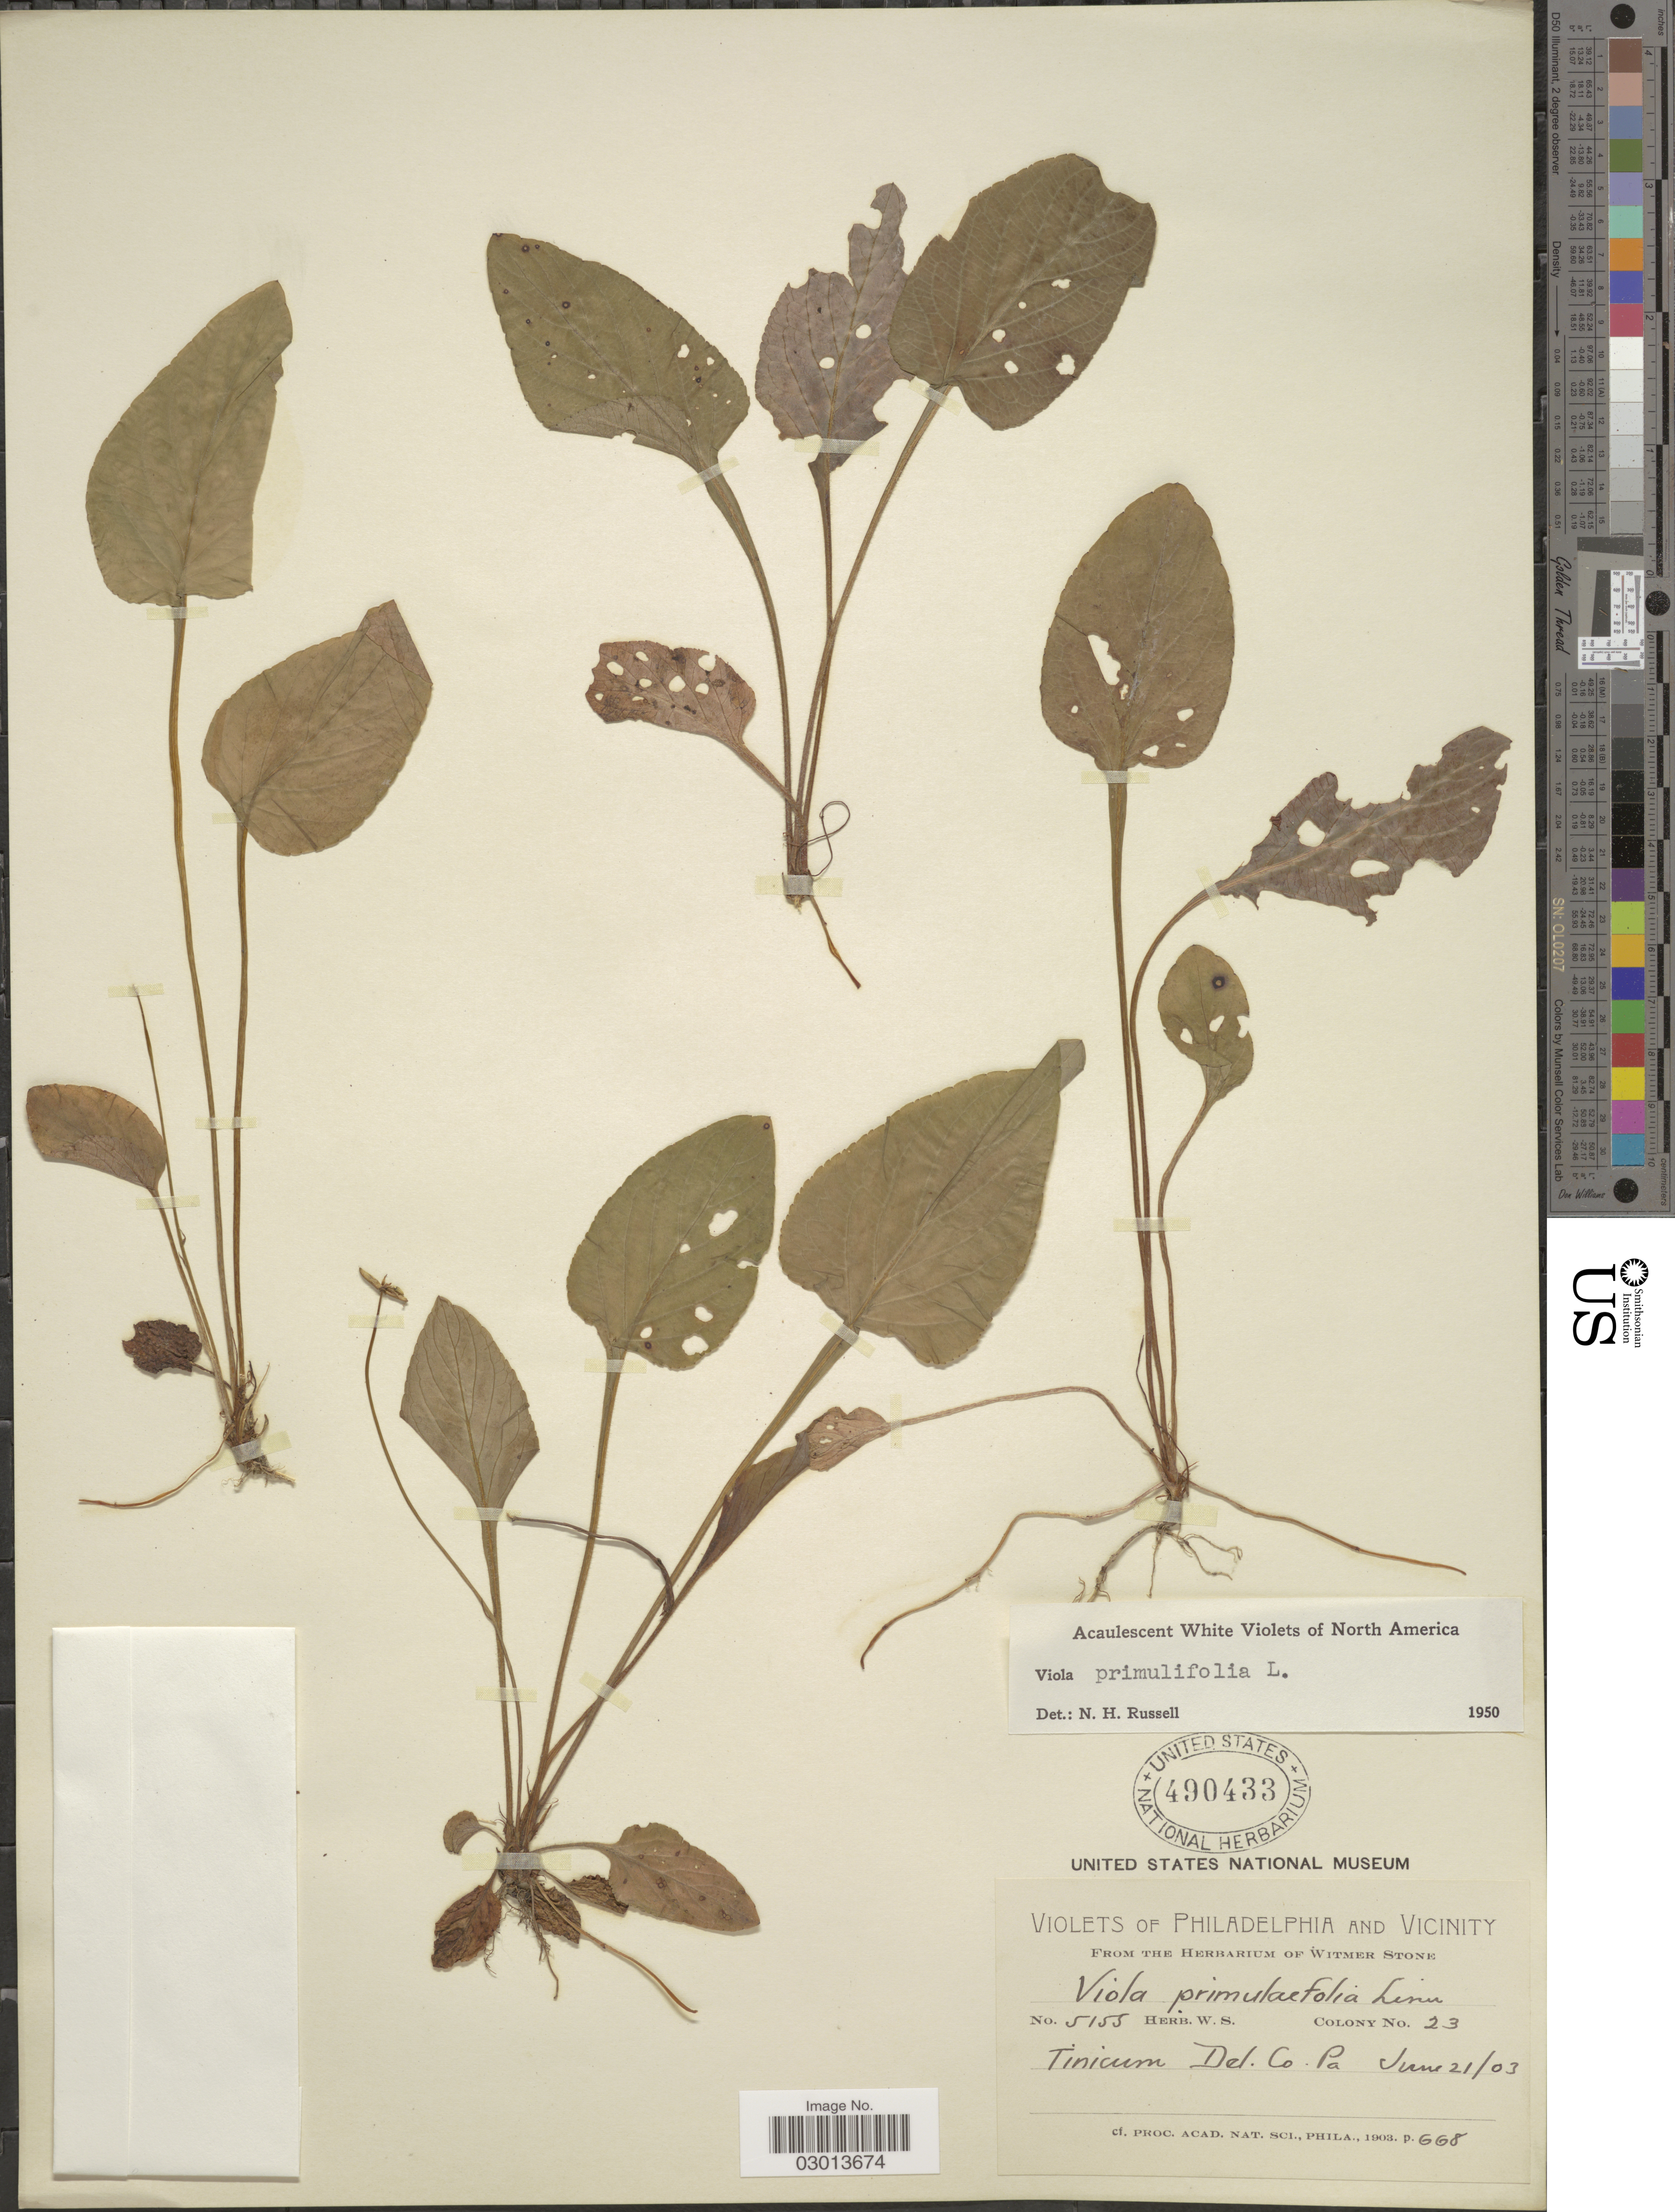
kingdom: Plantae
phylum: Tracheophyta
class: Magnoliopsida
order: Malpighiales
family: Violaceae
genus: Viola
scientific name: Viola primulifolia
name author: L.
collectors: Ex herb Witmer Stone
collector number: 5155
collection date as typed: Transcribed d/m/y: 21/6/3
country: United States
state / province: Pennsylvania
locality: Philadelphia and Vicinity. Del. Co. Pa.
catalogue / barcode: US 490433